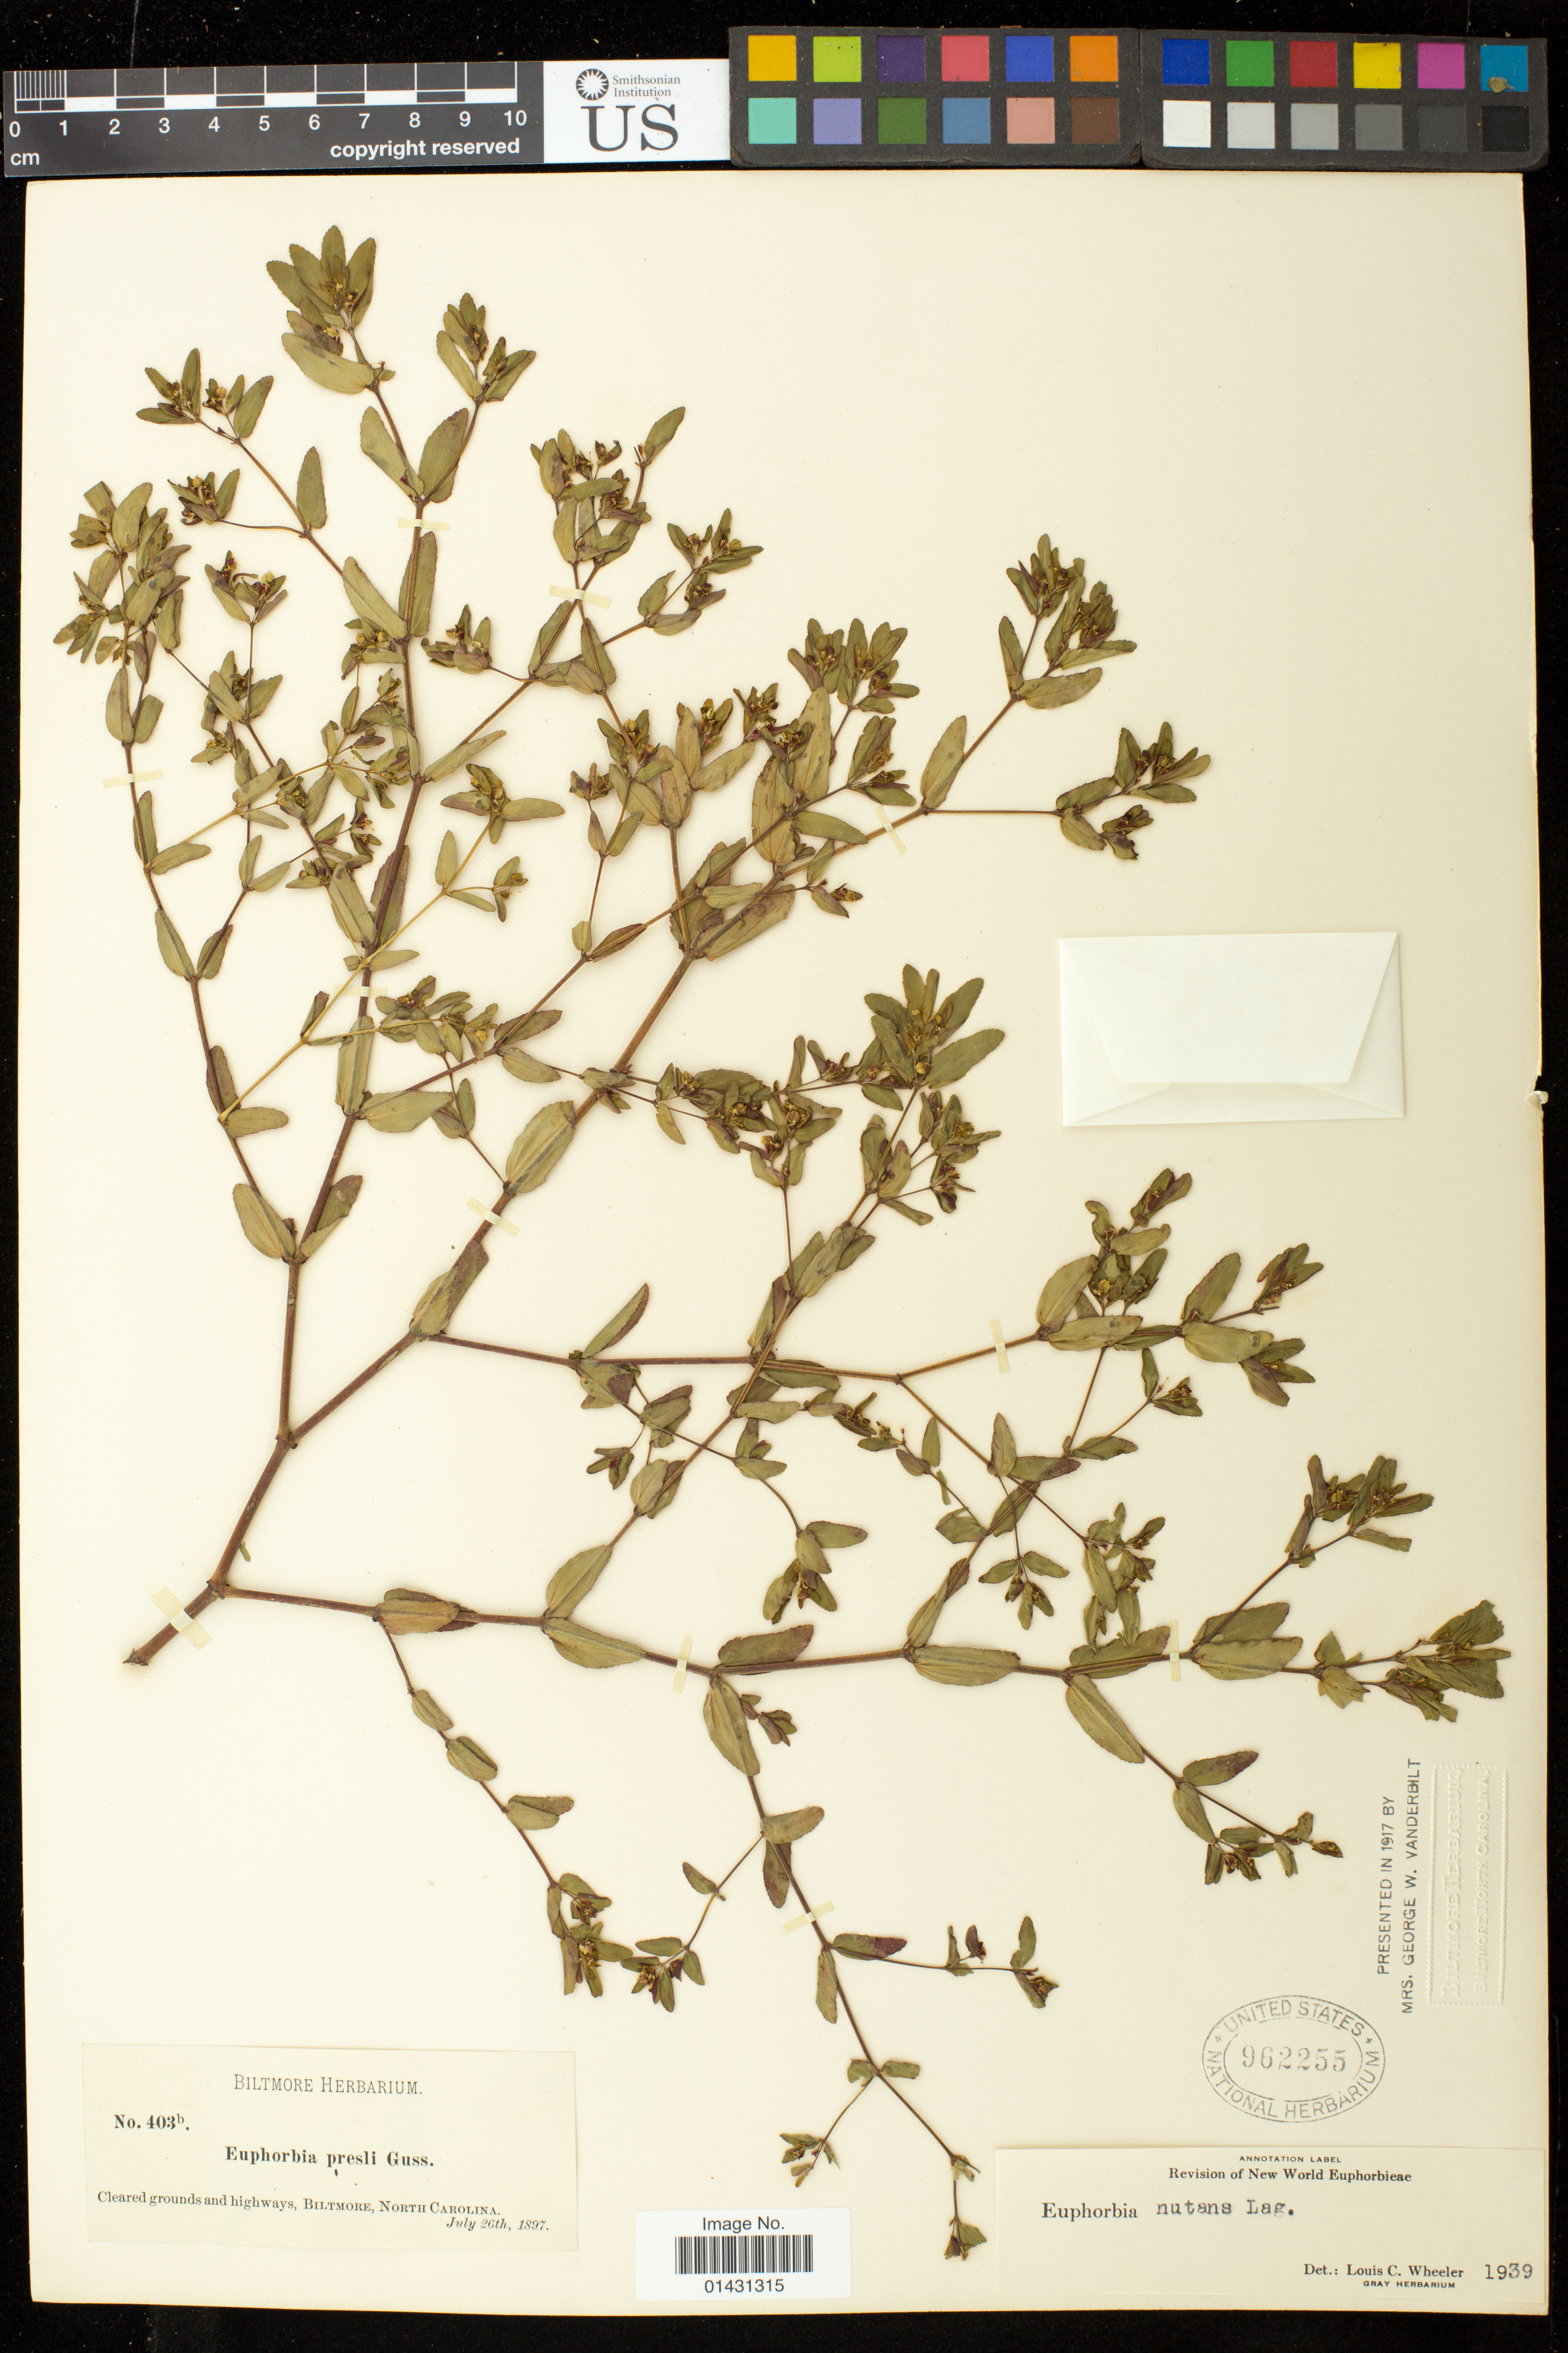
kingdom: Plantae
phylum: Tracheophyta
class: Magnoliopsida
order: Malpighiales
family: Euphorbiaceae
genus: Euphorbia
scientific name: Euphorbia maculata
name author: L.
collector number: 403b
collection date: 1897-07-26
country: United States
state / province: North Carolina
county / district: Buncombe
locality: Biltmore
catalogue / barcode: US 962255